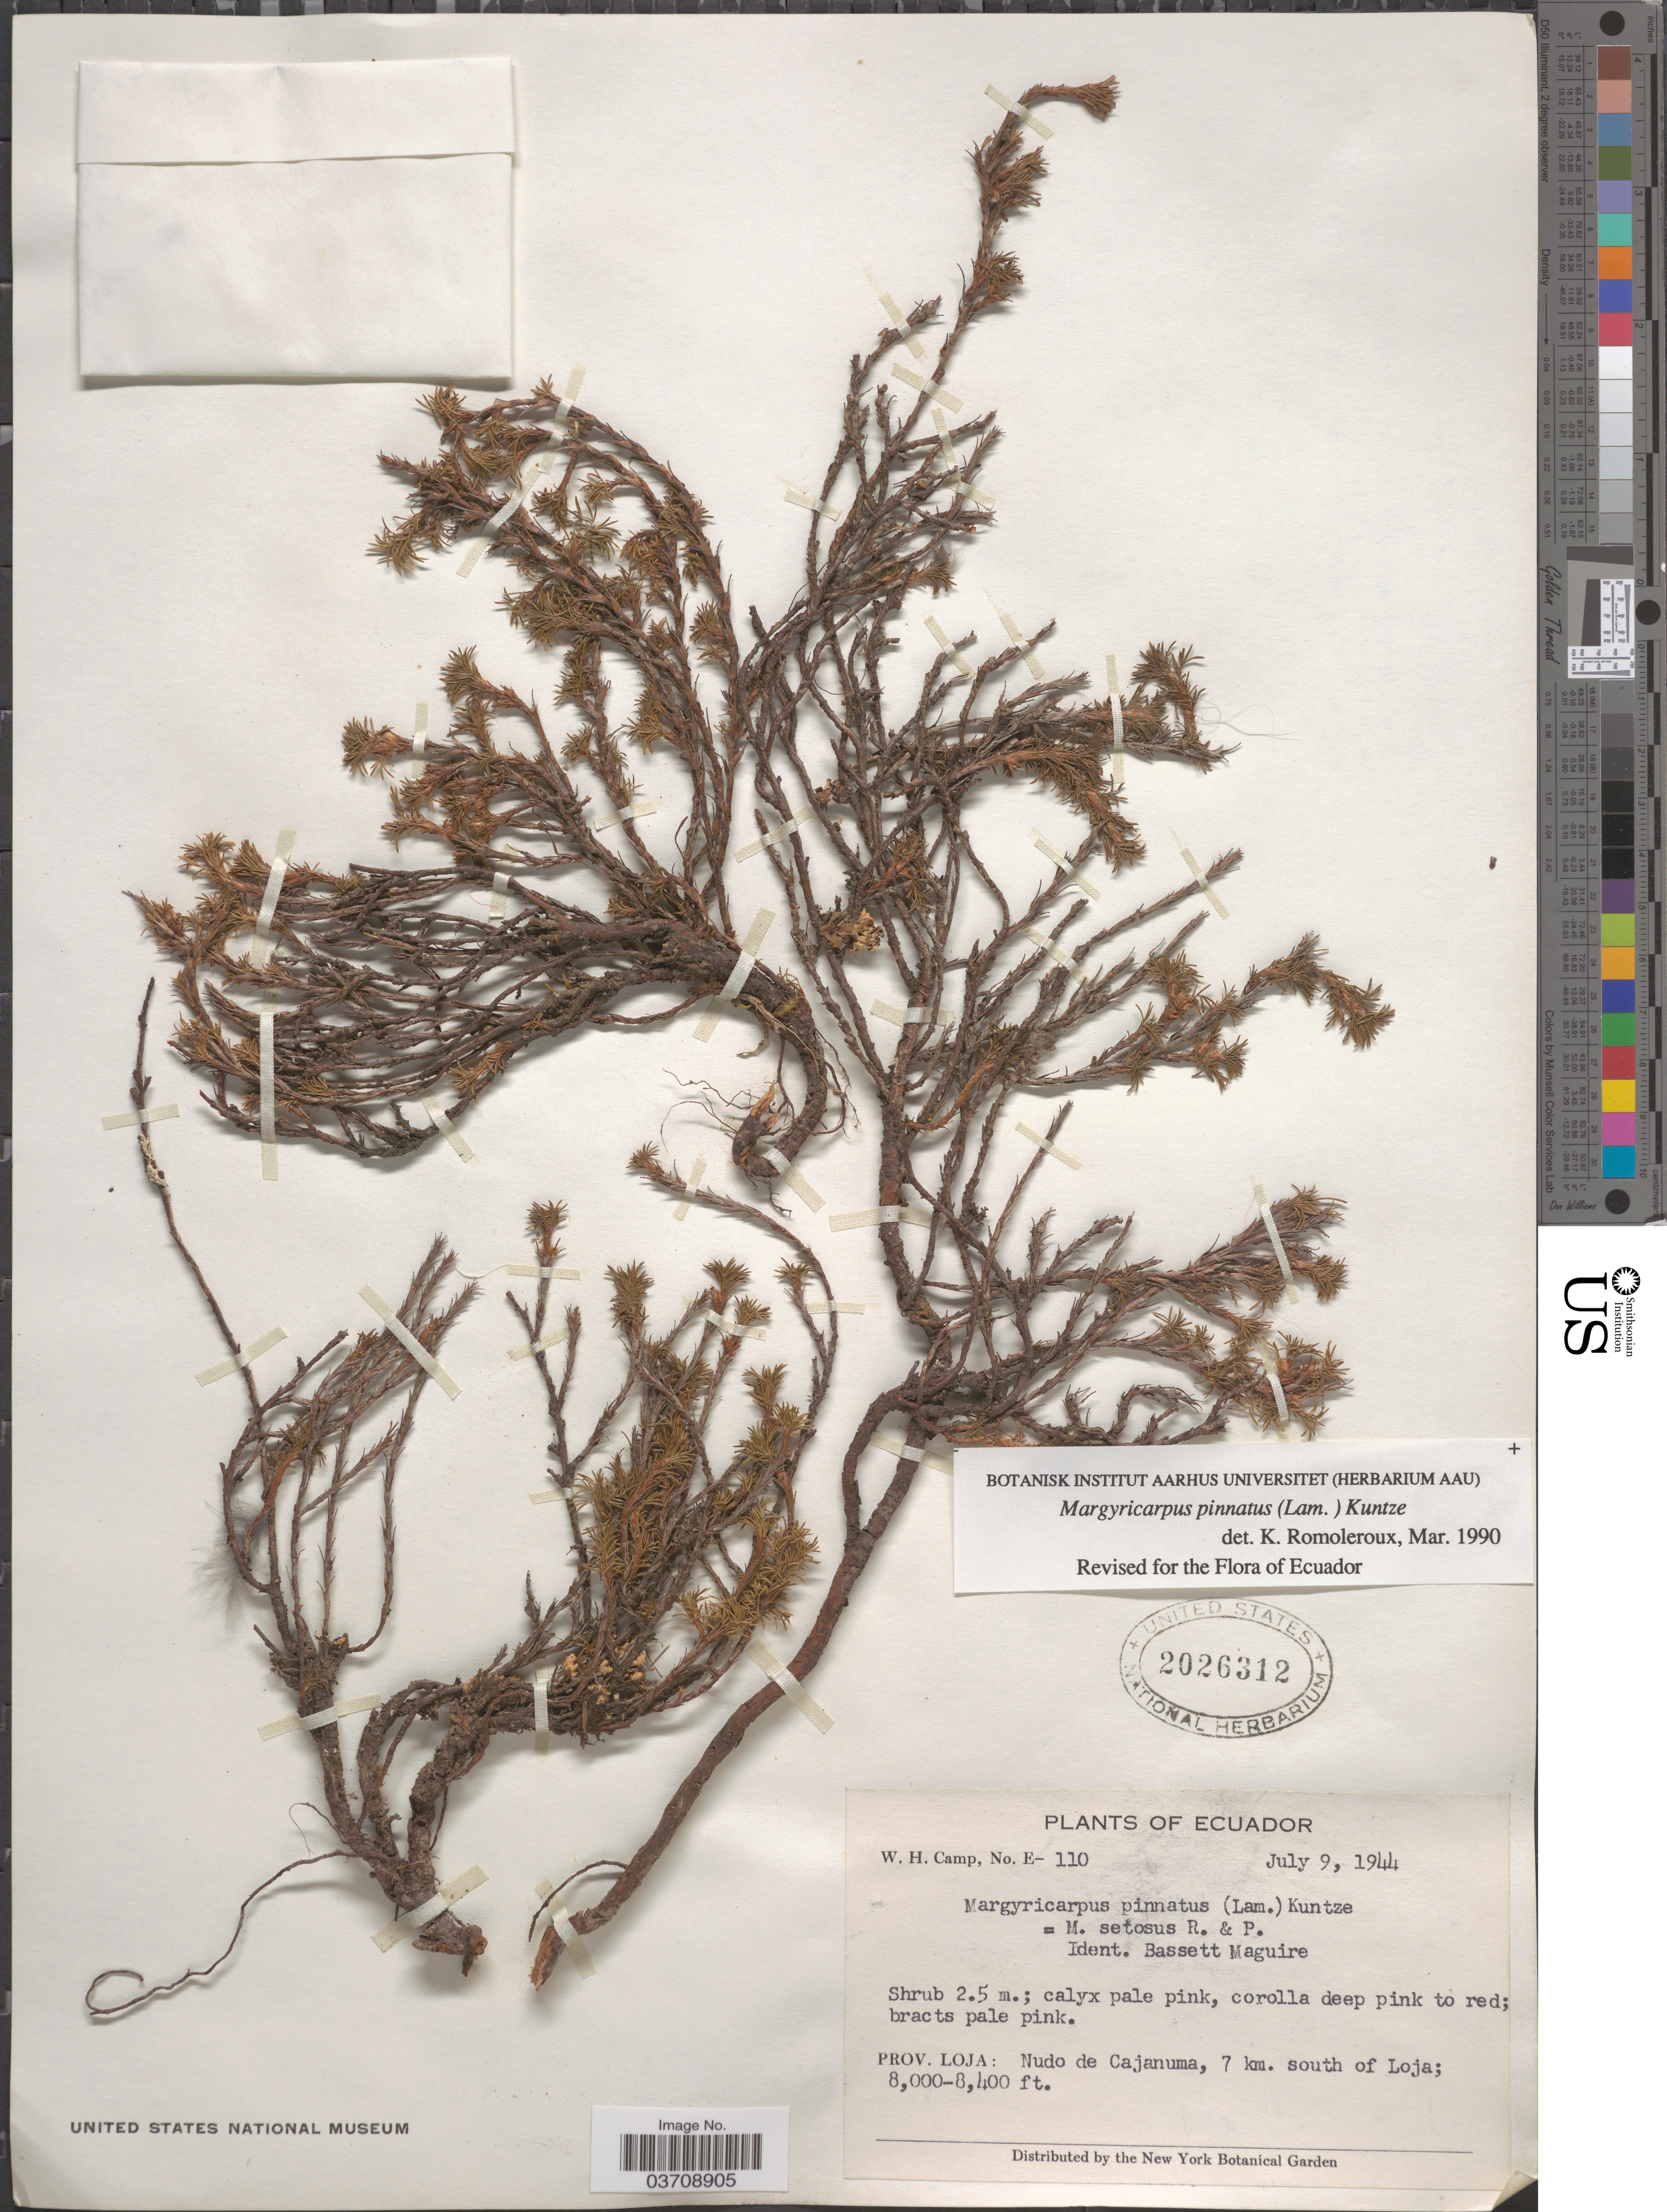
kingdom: Plantae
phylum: Tracheophyta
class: Magnoliopsida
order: Rosales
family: Rosaceae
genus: Margyricarpus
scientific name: Margyricarpus pinnatus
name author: (Lam.) Kuntze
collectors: W. H. Camp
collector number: E-110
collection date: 1944-07-09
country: Ecuador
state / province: Loja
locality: Nudo de Cajanuma, 7 km. south of Loja.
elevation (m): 2438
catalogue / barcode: US 2026312